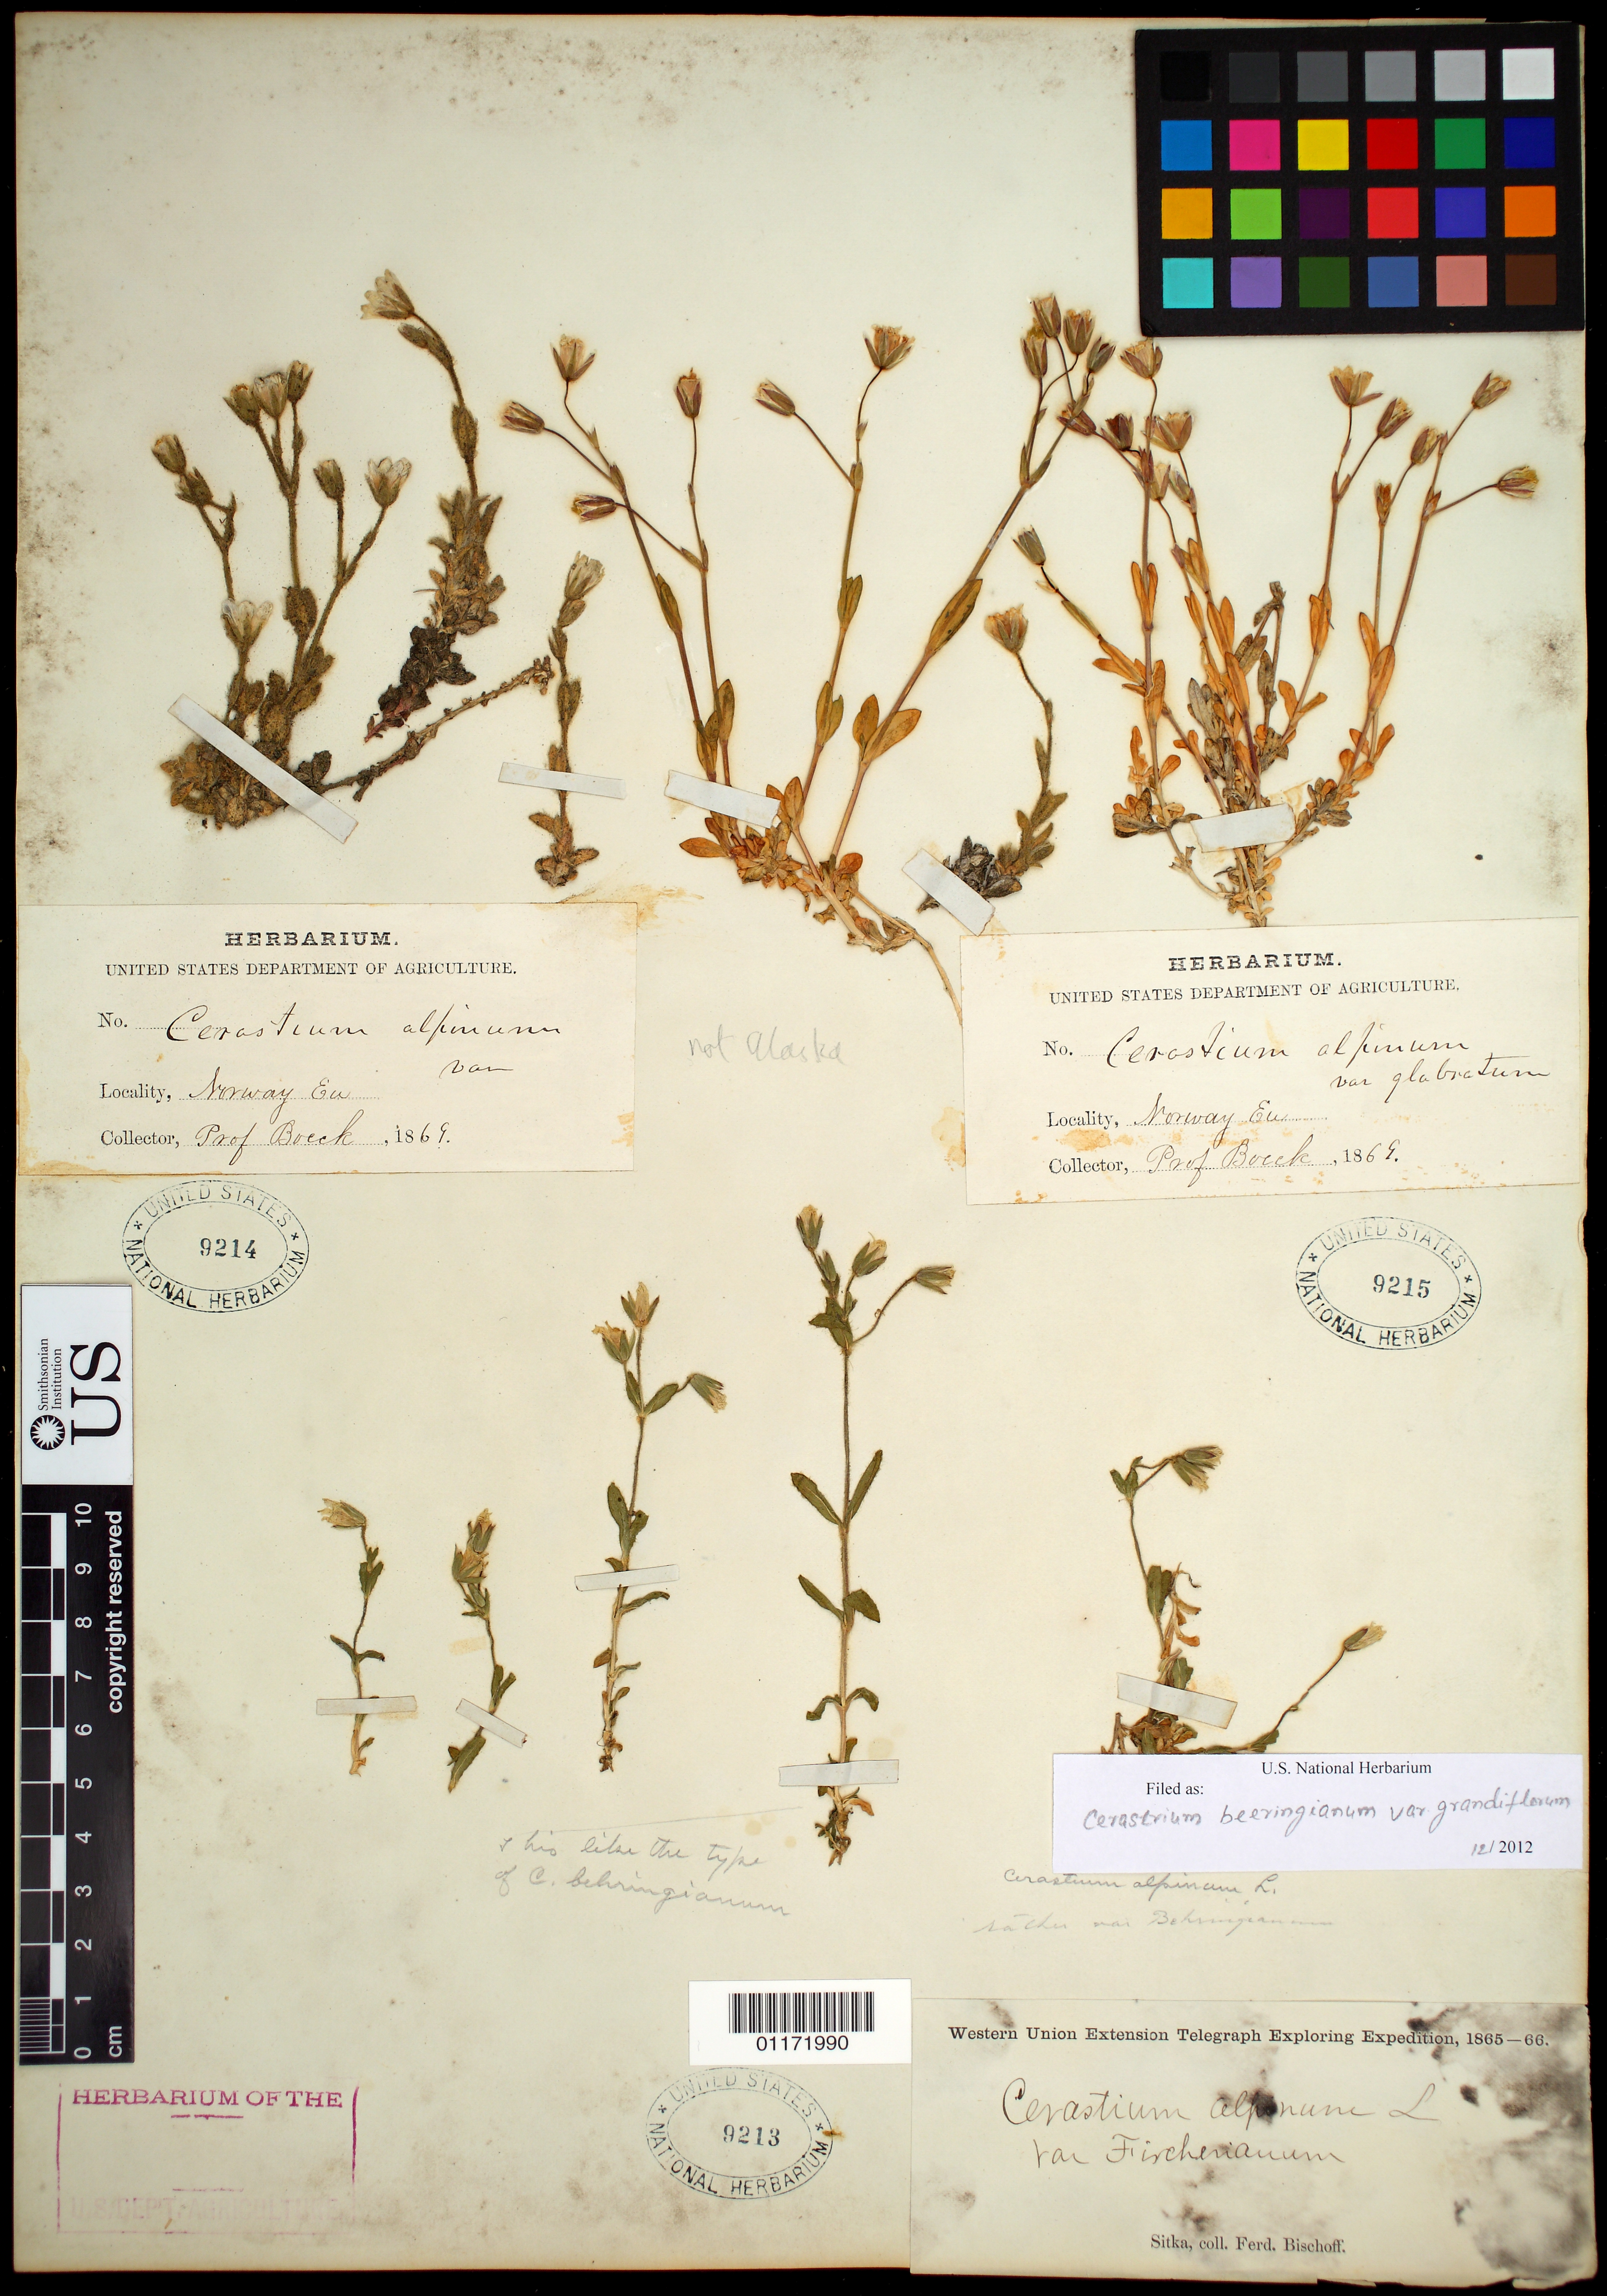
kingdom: Plantae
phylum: Tracheophyta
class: Magnoliopsida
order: Caryophyllales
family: Caryophyllaceae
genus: Cerastium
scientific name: Cerastium beeringianum var. grandiflorum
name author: Hultén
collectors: F. Bischoff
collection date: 1865/1866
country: United States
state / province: Alaska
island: Baranof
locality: Sitka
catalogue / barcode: US 9213